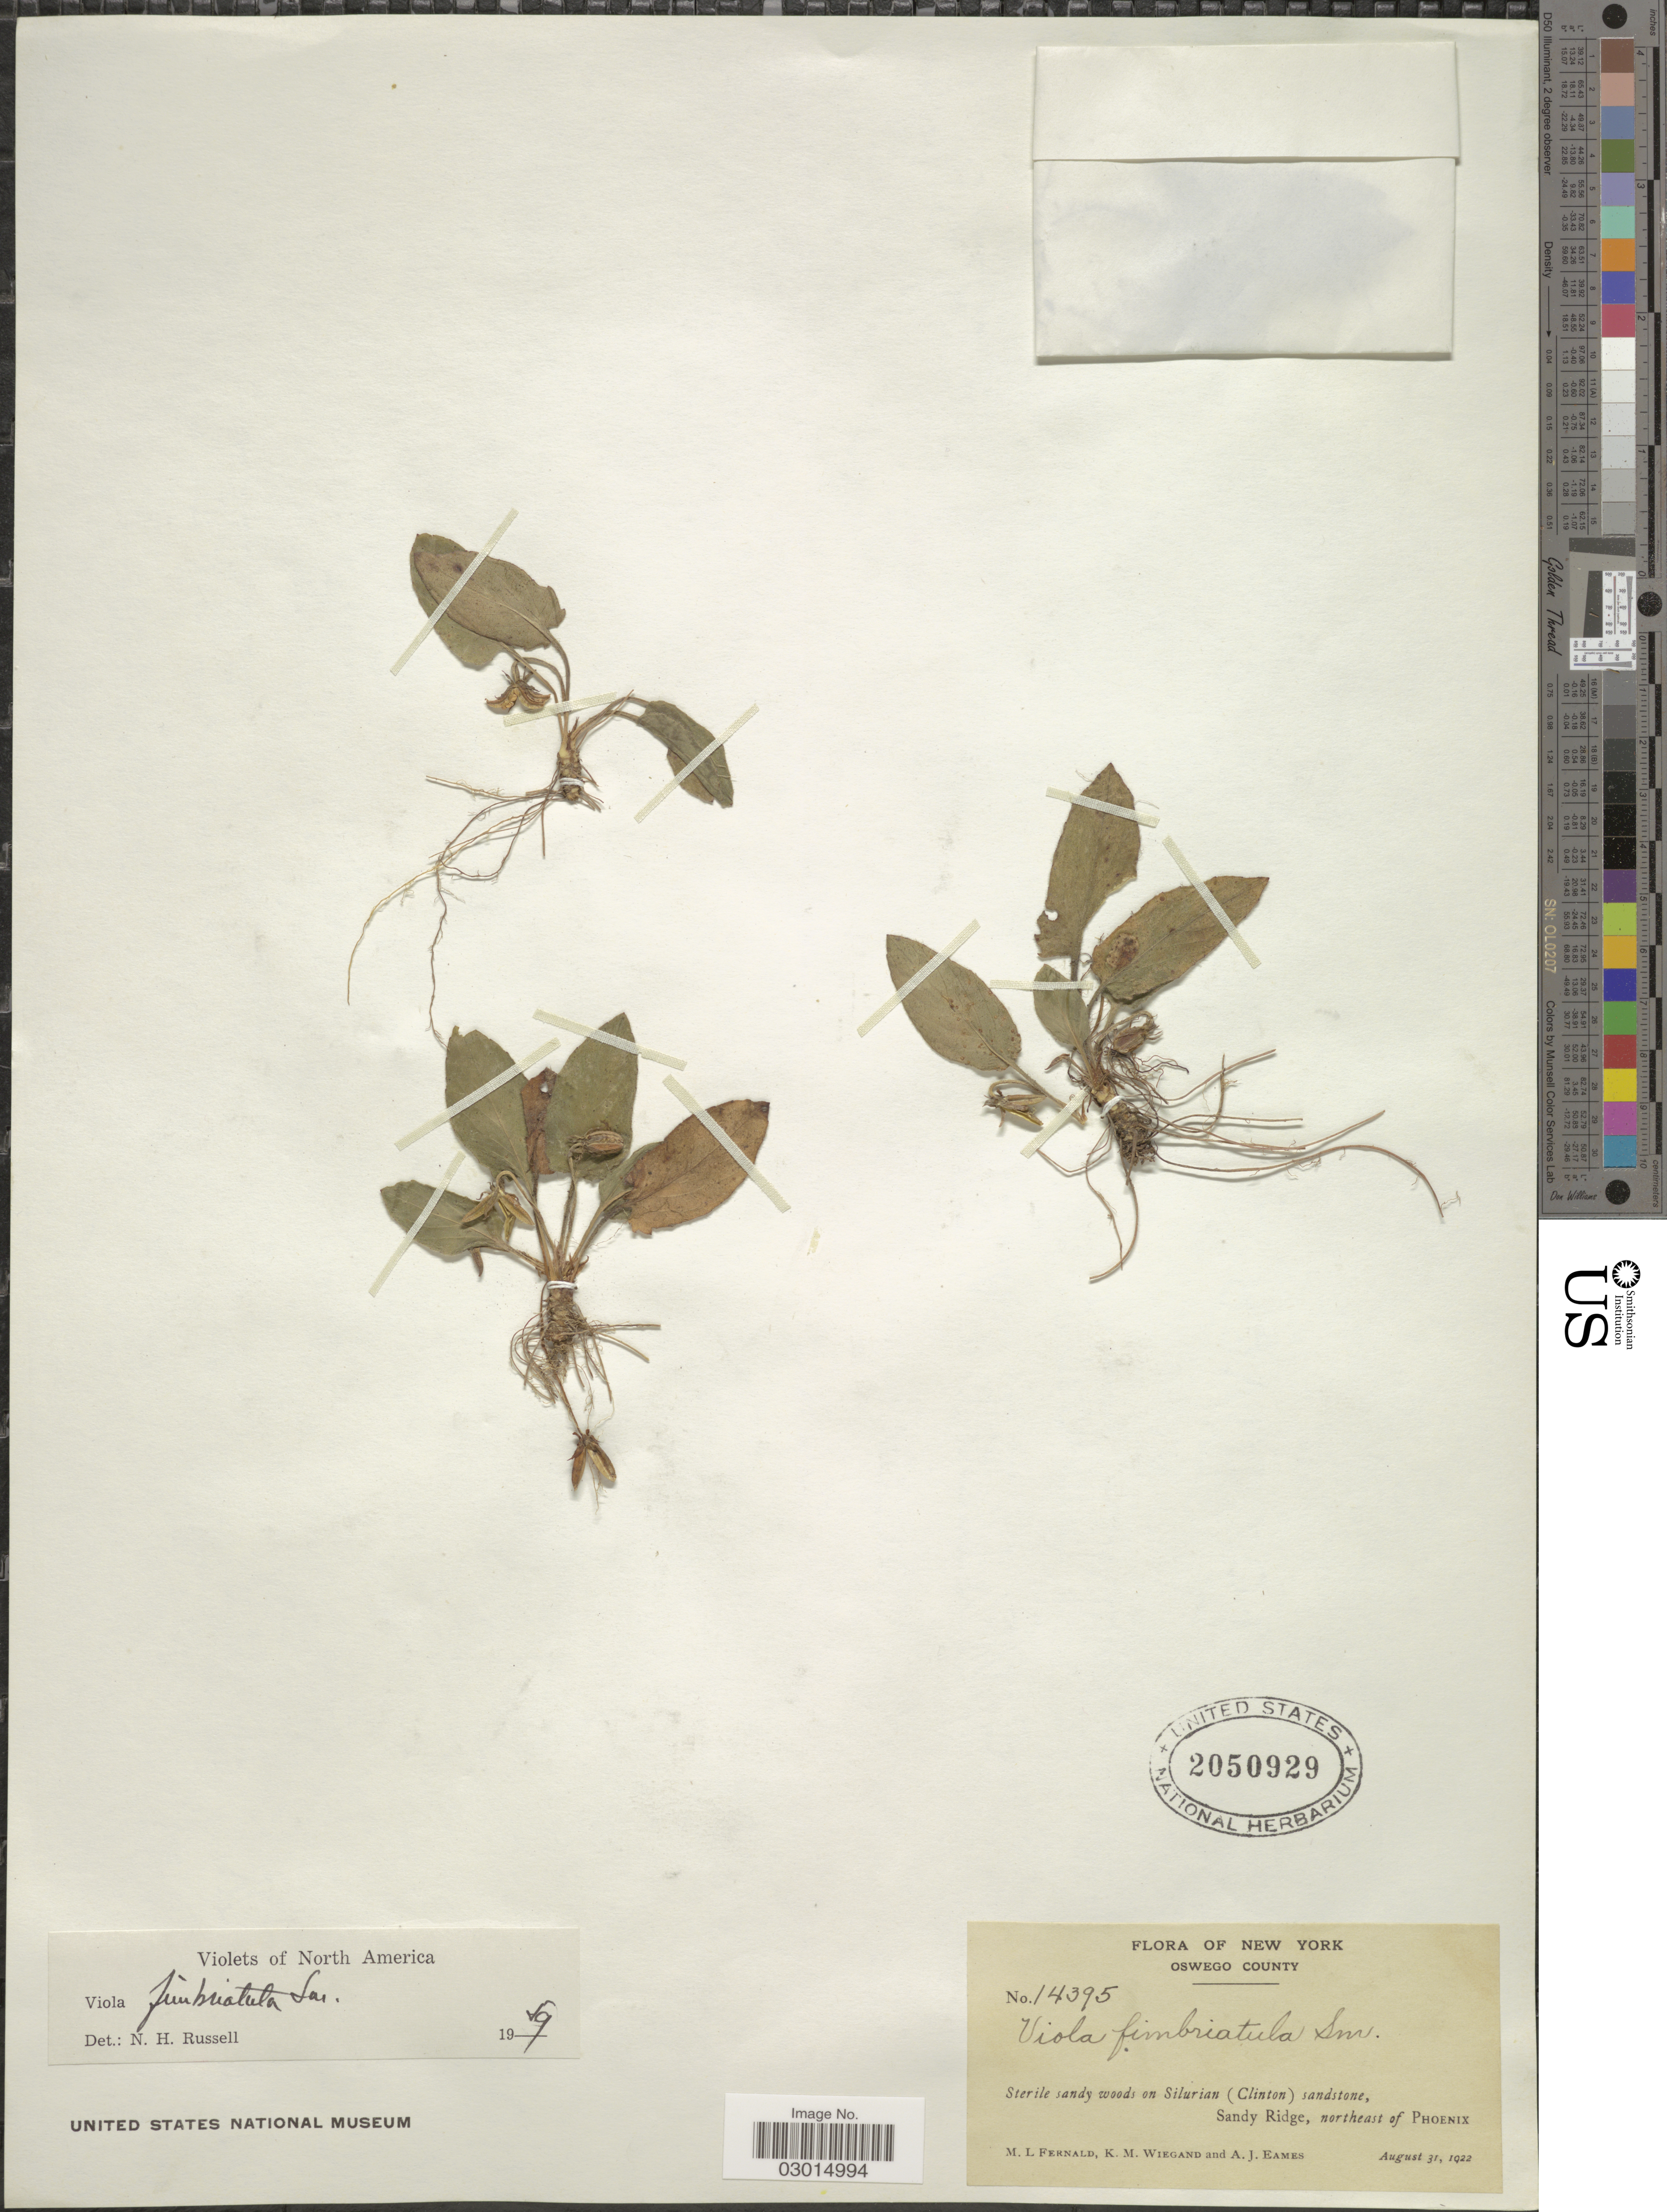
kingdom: Plantae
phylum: Tracheophyta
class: Magnoliopsida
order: Malpighiales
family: Violaceae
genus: Viola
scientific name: Viola fimbriatula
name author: Small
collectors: M. L. Fernald, K. M. Wiegand & A. J. Eames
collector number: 14395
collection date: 1922-05-31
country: United States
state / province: New York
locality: Oswego County. Sterile sandy woods on Silurian (Clinton) sandstone, Sandy Ridge, northeast of Phoenix.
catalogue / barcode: US 2050929